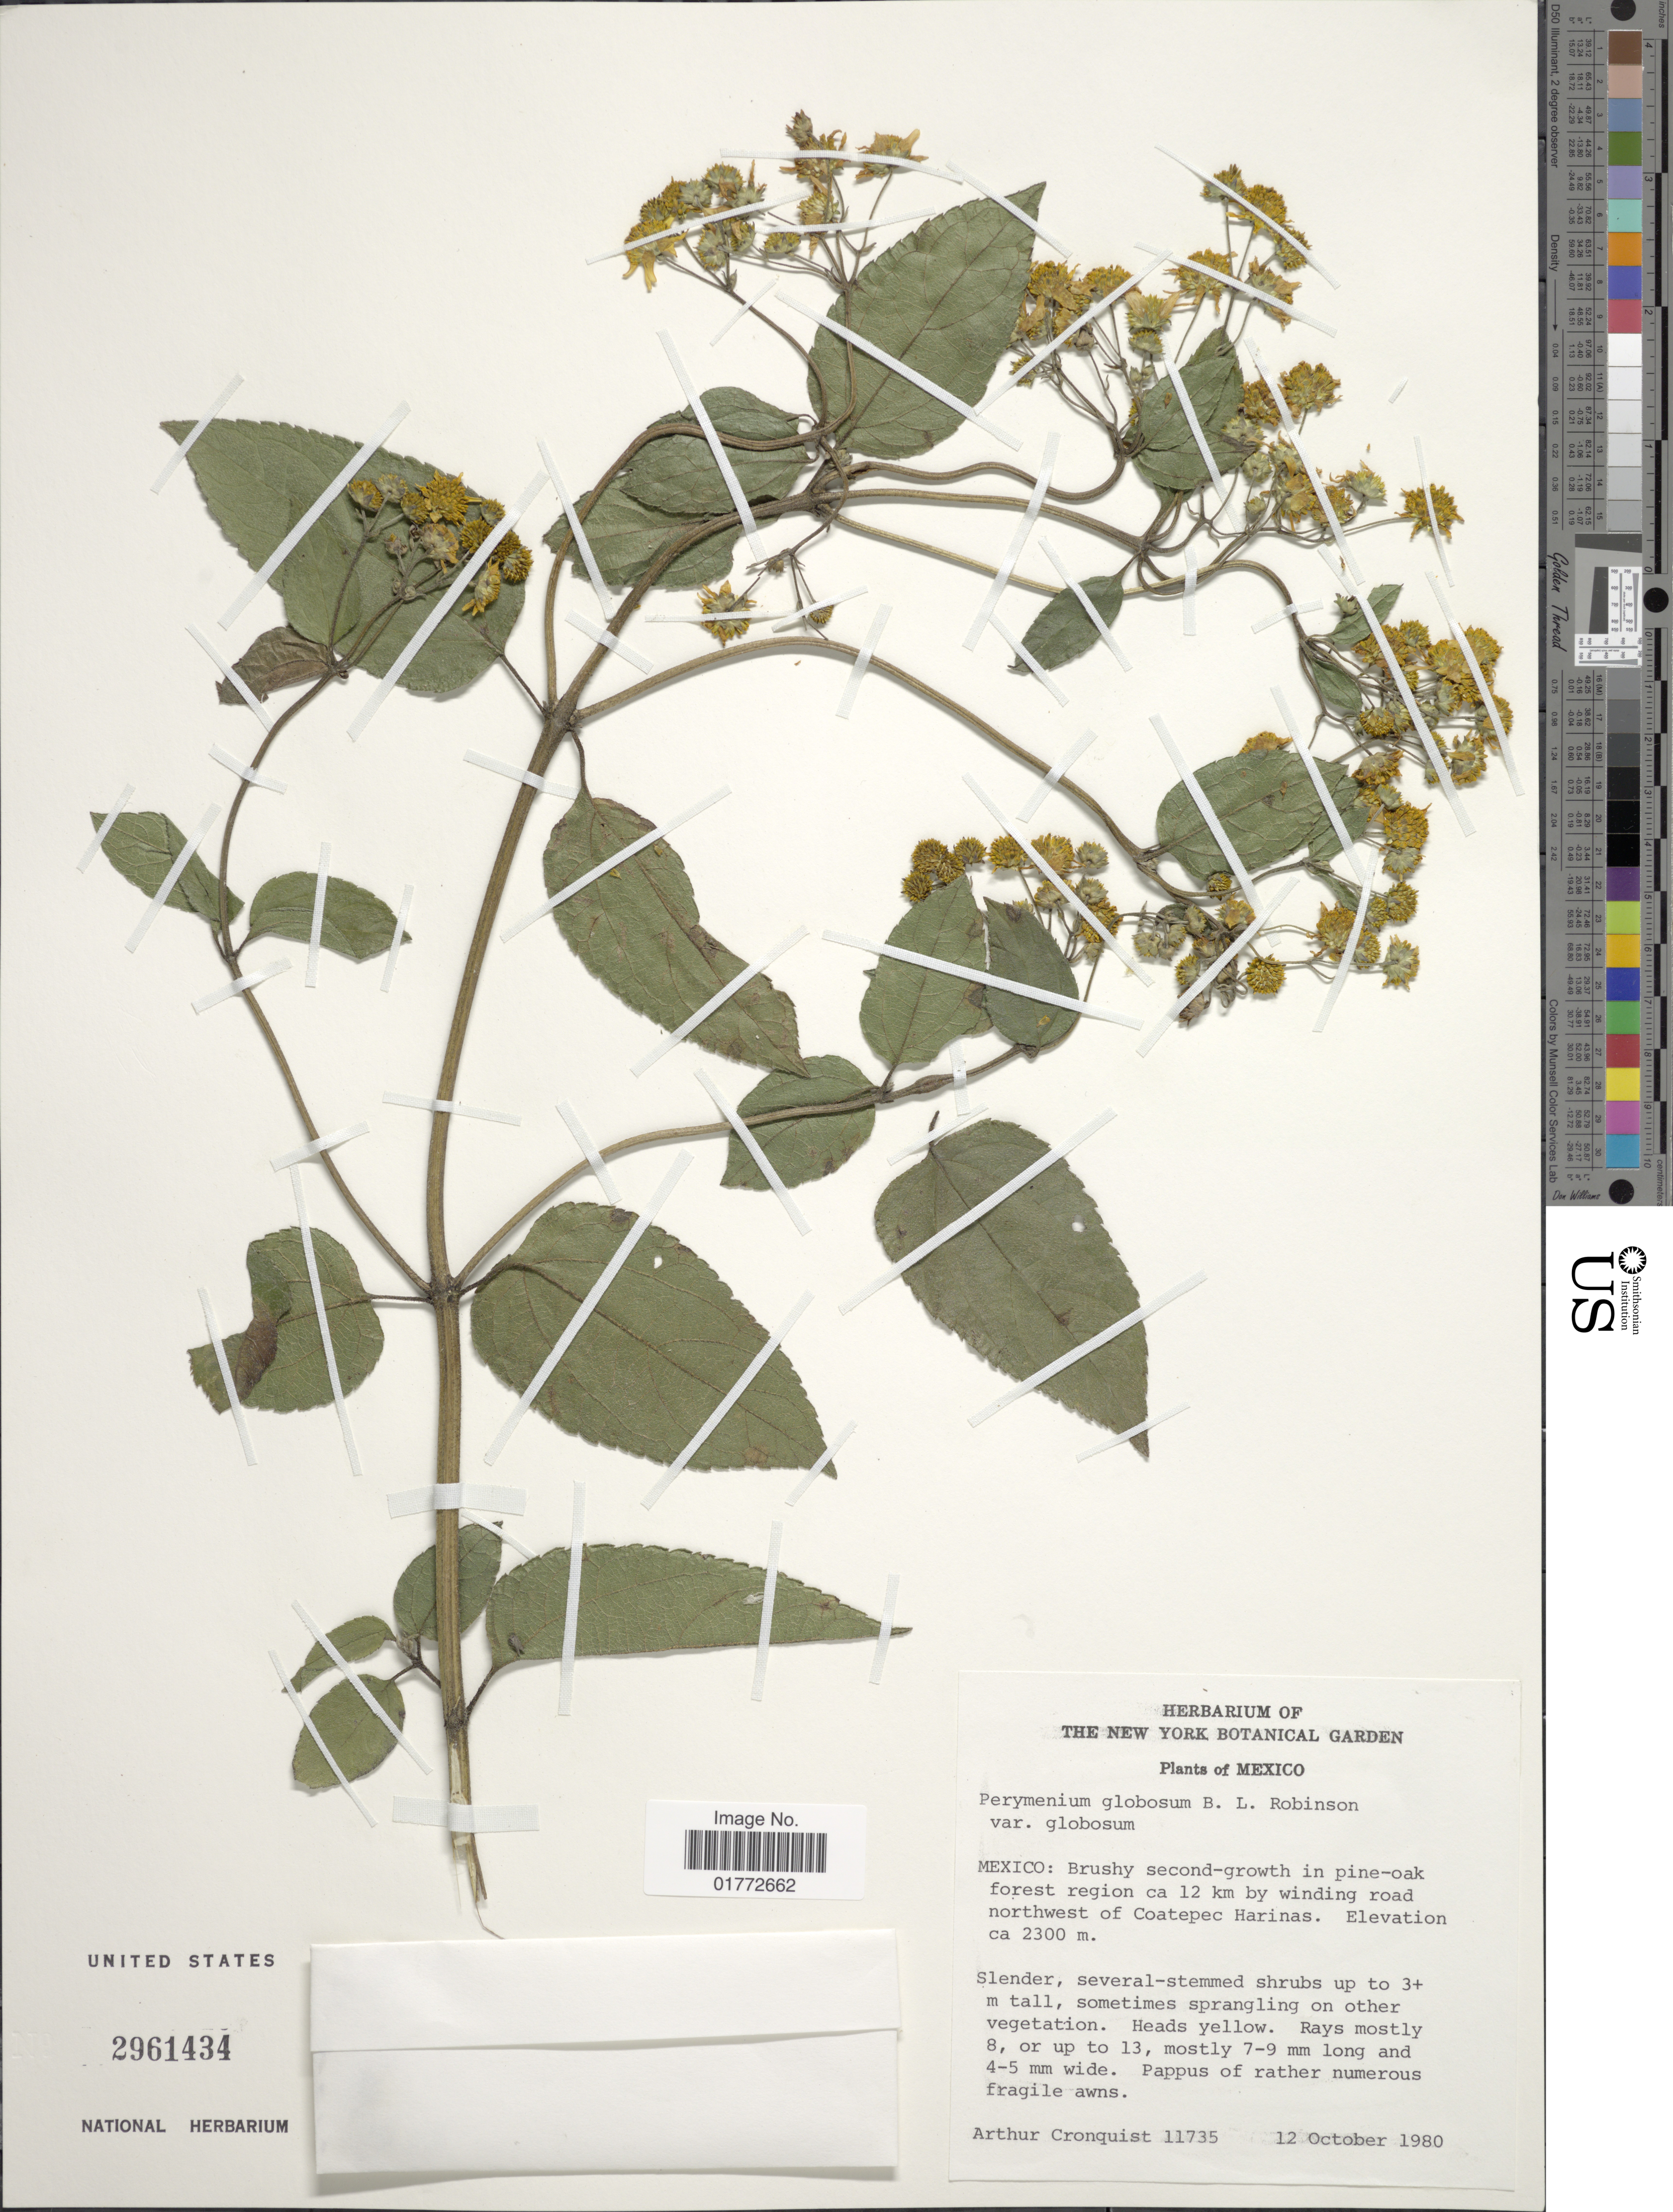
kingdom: Plantae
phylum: Tracheophyta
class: Magnoliopsida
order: Asterales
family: Asteraceae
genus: Perymenium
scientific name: Perymenium globosum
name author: B.L. Rob.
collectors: A. J. Cronquist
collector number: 11735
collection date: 1980-10-12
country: Mexico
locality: Ca. 12 km by windin road northwest of Coatepec Harinas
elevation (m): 2300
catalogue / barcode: US 2961434